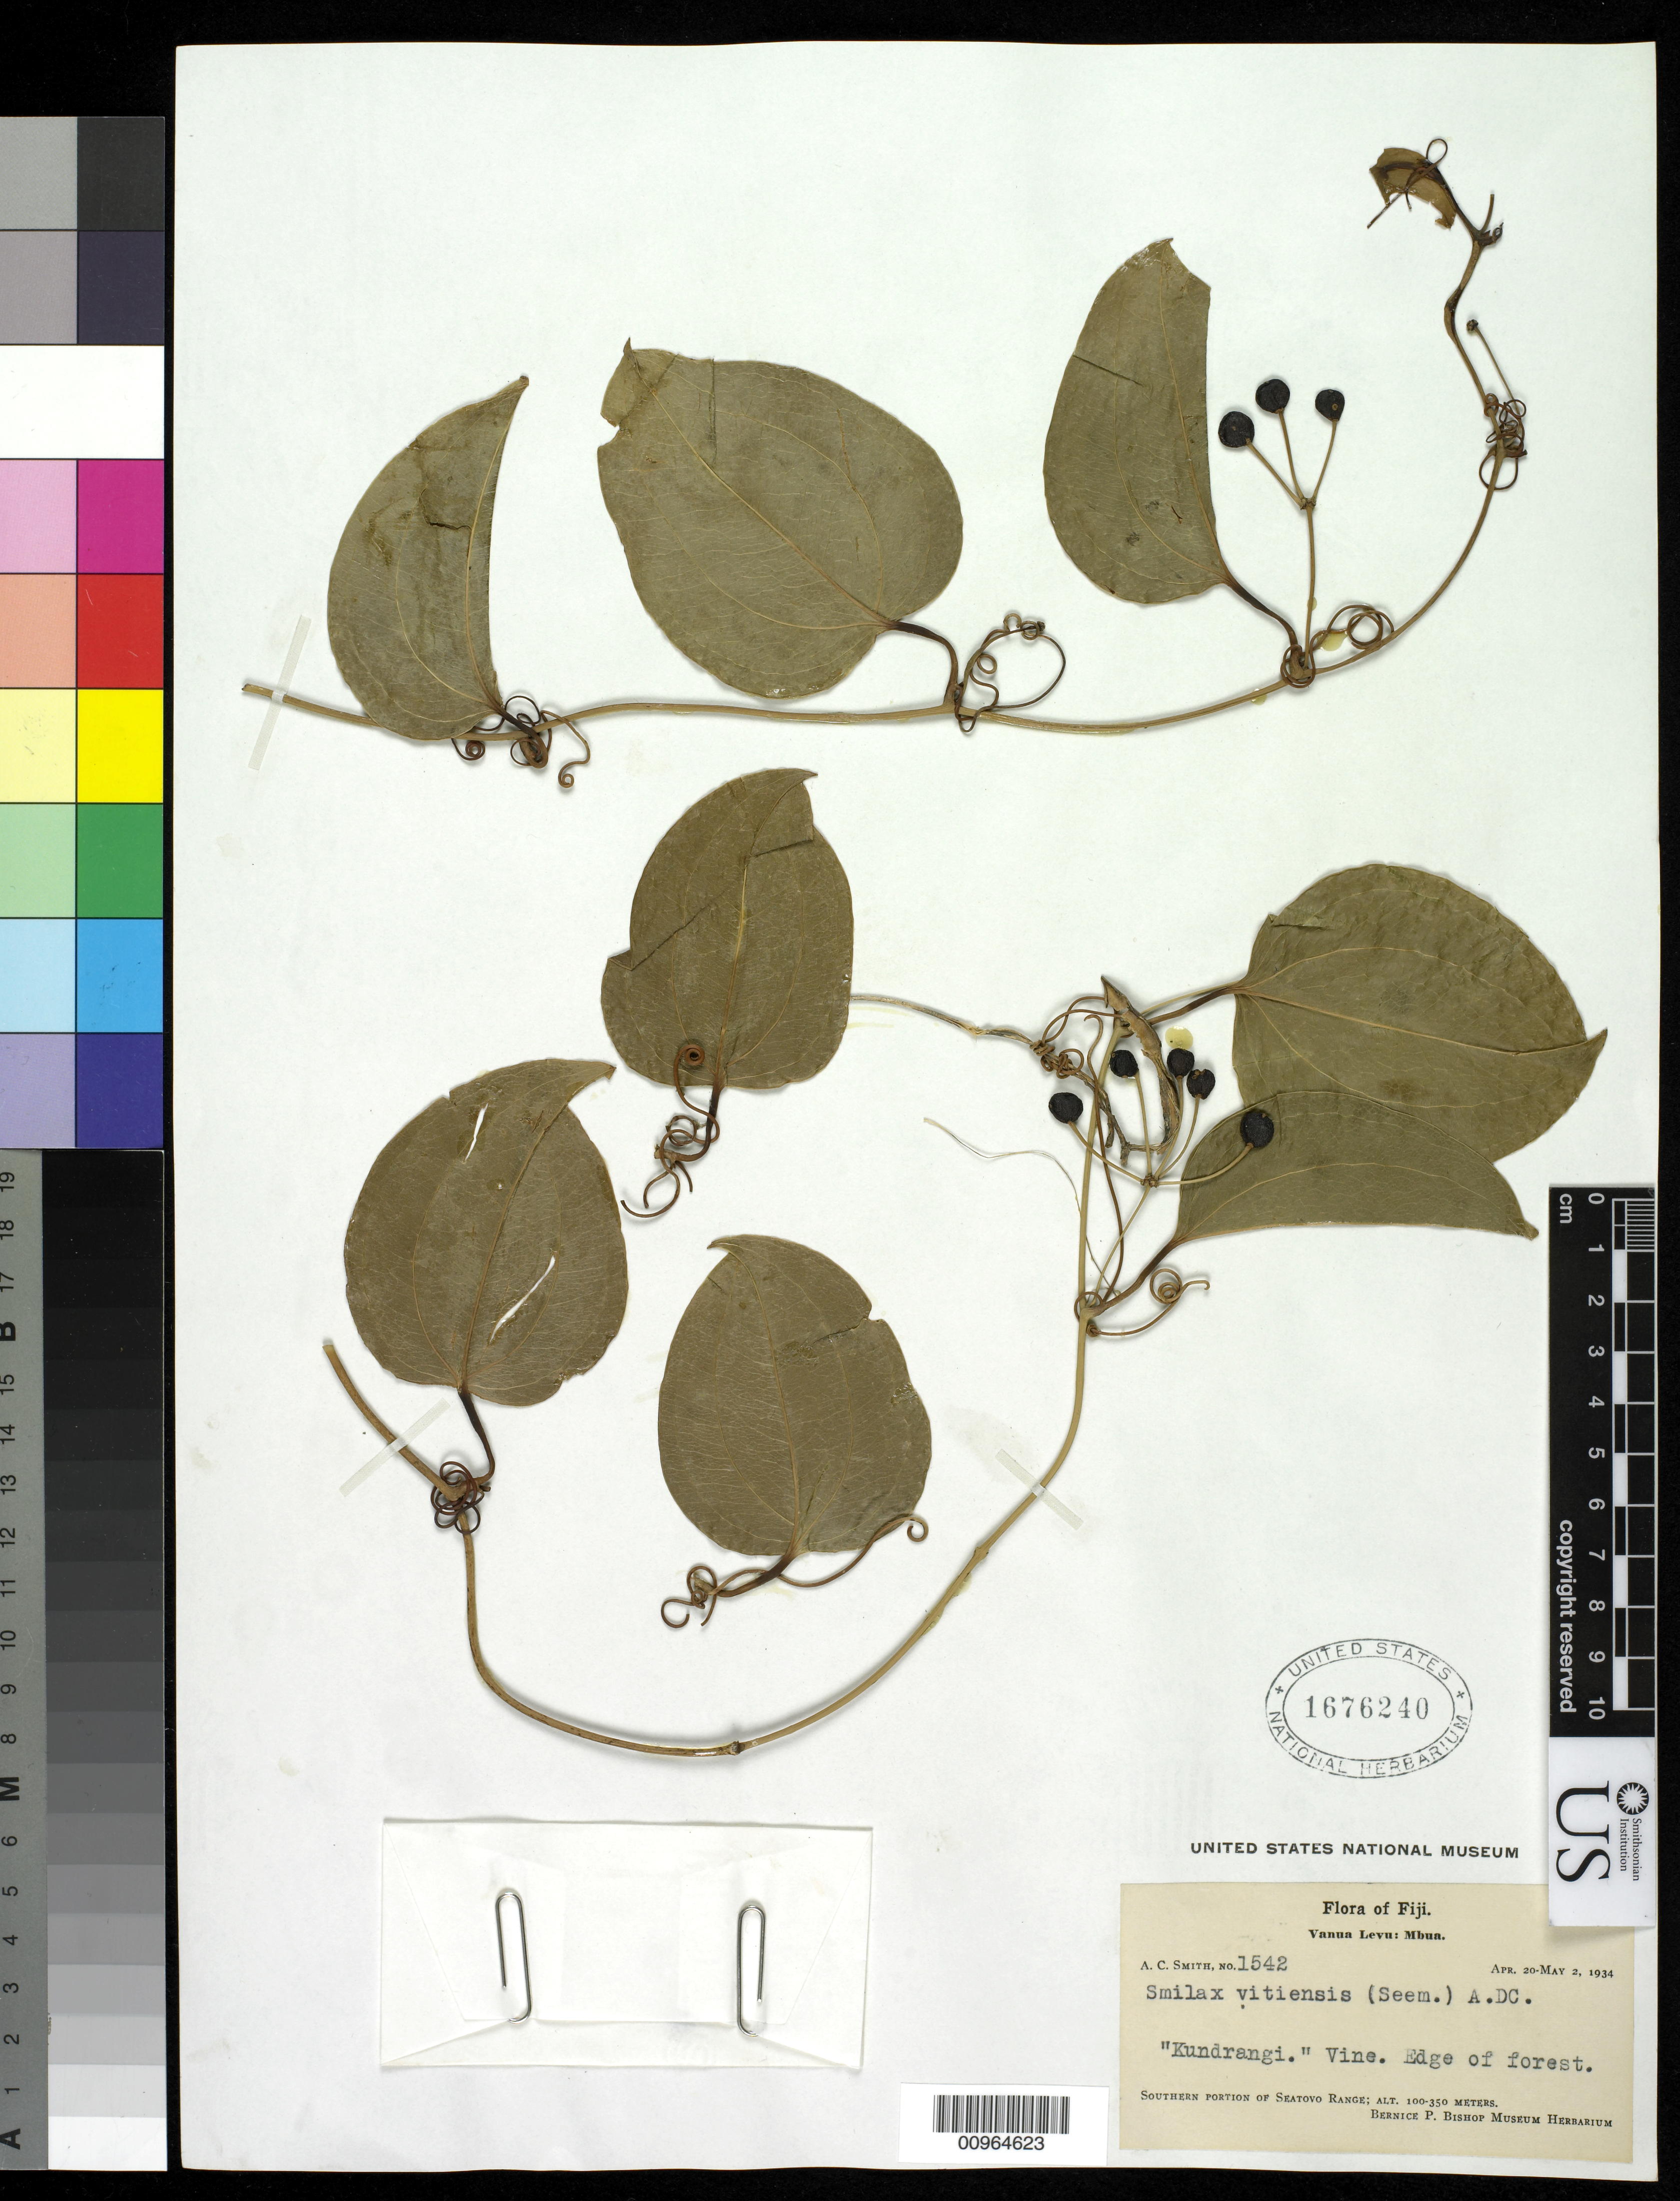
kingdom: Plantae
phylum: Tracheophyta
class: Liliopsida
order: Liliales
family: Smilacaceae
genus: Smilax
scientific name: Smilax vitiensis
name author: (Seem.) A. DC.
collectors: C. A. Smith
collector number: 1542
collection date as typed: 20 Apr 1934 to 02 May 1934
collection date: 1934-04-20/1934-05-02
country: Fiji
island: Vanua Levu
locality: Mbua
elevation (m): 100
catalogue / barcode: US 1676240